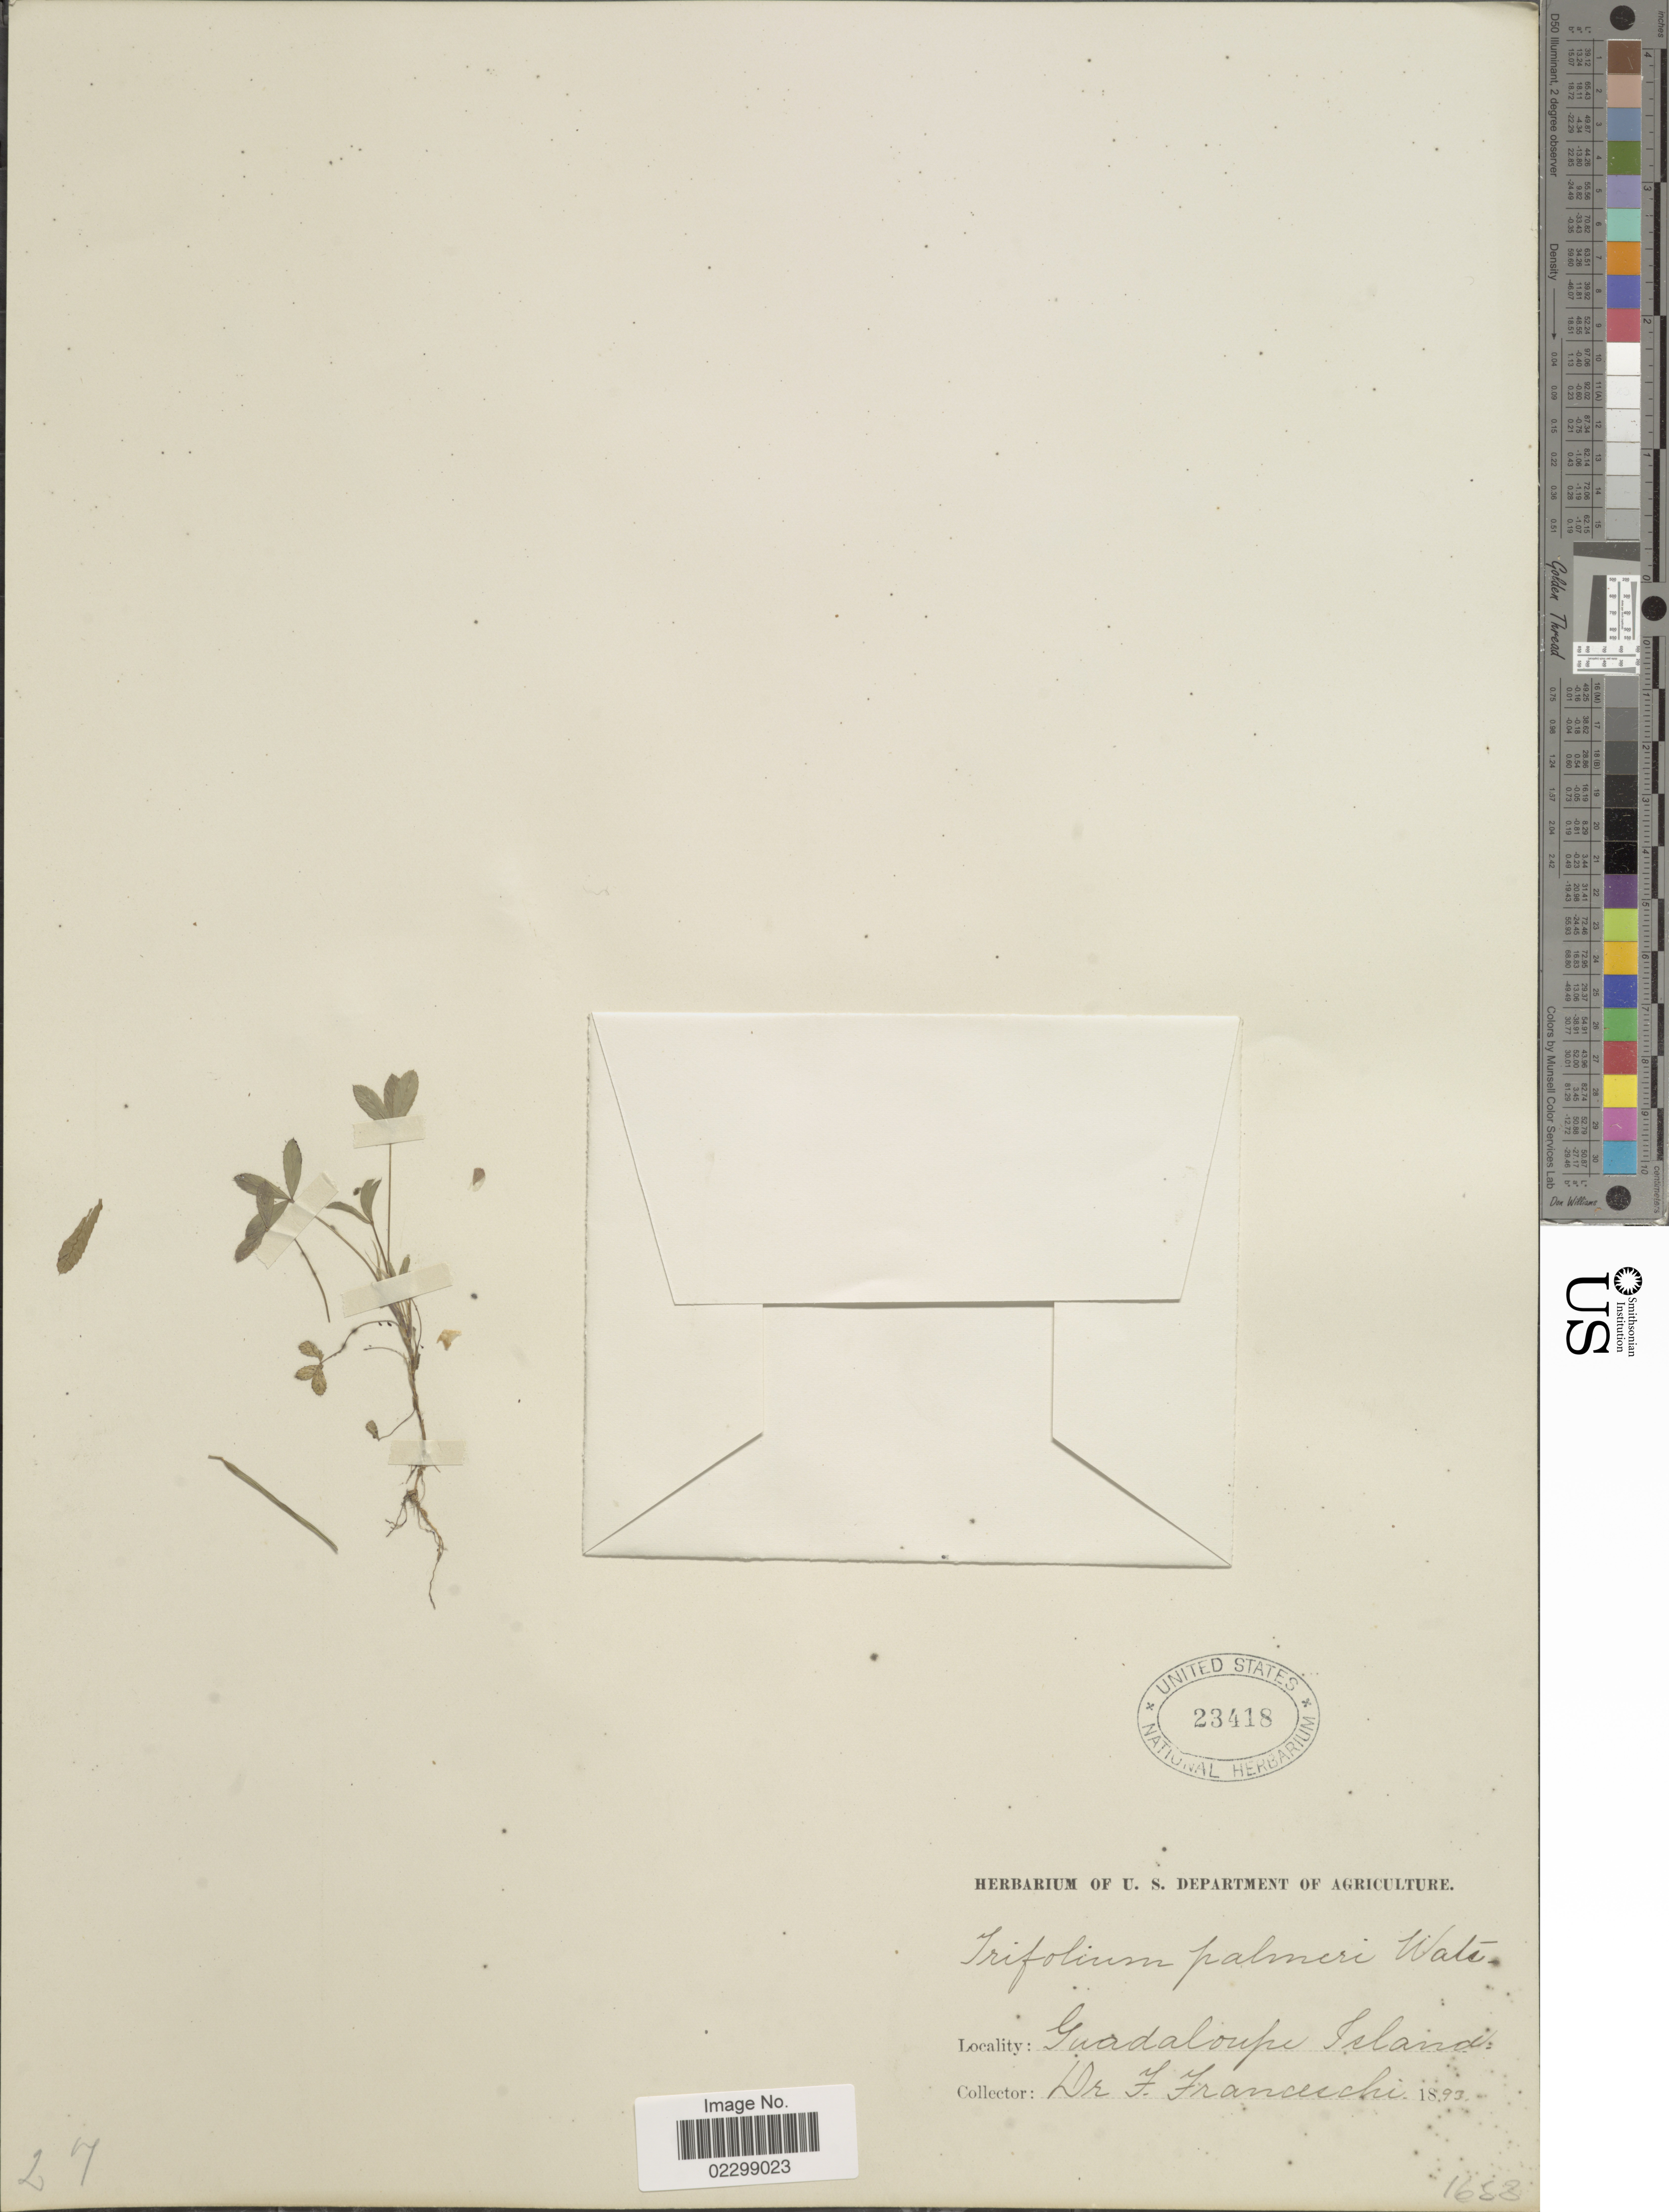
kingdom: Plantae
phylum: Tracheophyta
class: Magnoliopsida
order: Fabales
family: Fabaceae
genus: Trifolium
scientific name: Trifolium palmeri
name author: S. Watson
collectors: F. Franceschi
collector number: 1683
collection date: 1893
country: Mexico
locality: Guadalupe Island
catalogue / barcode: US 23418